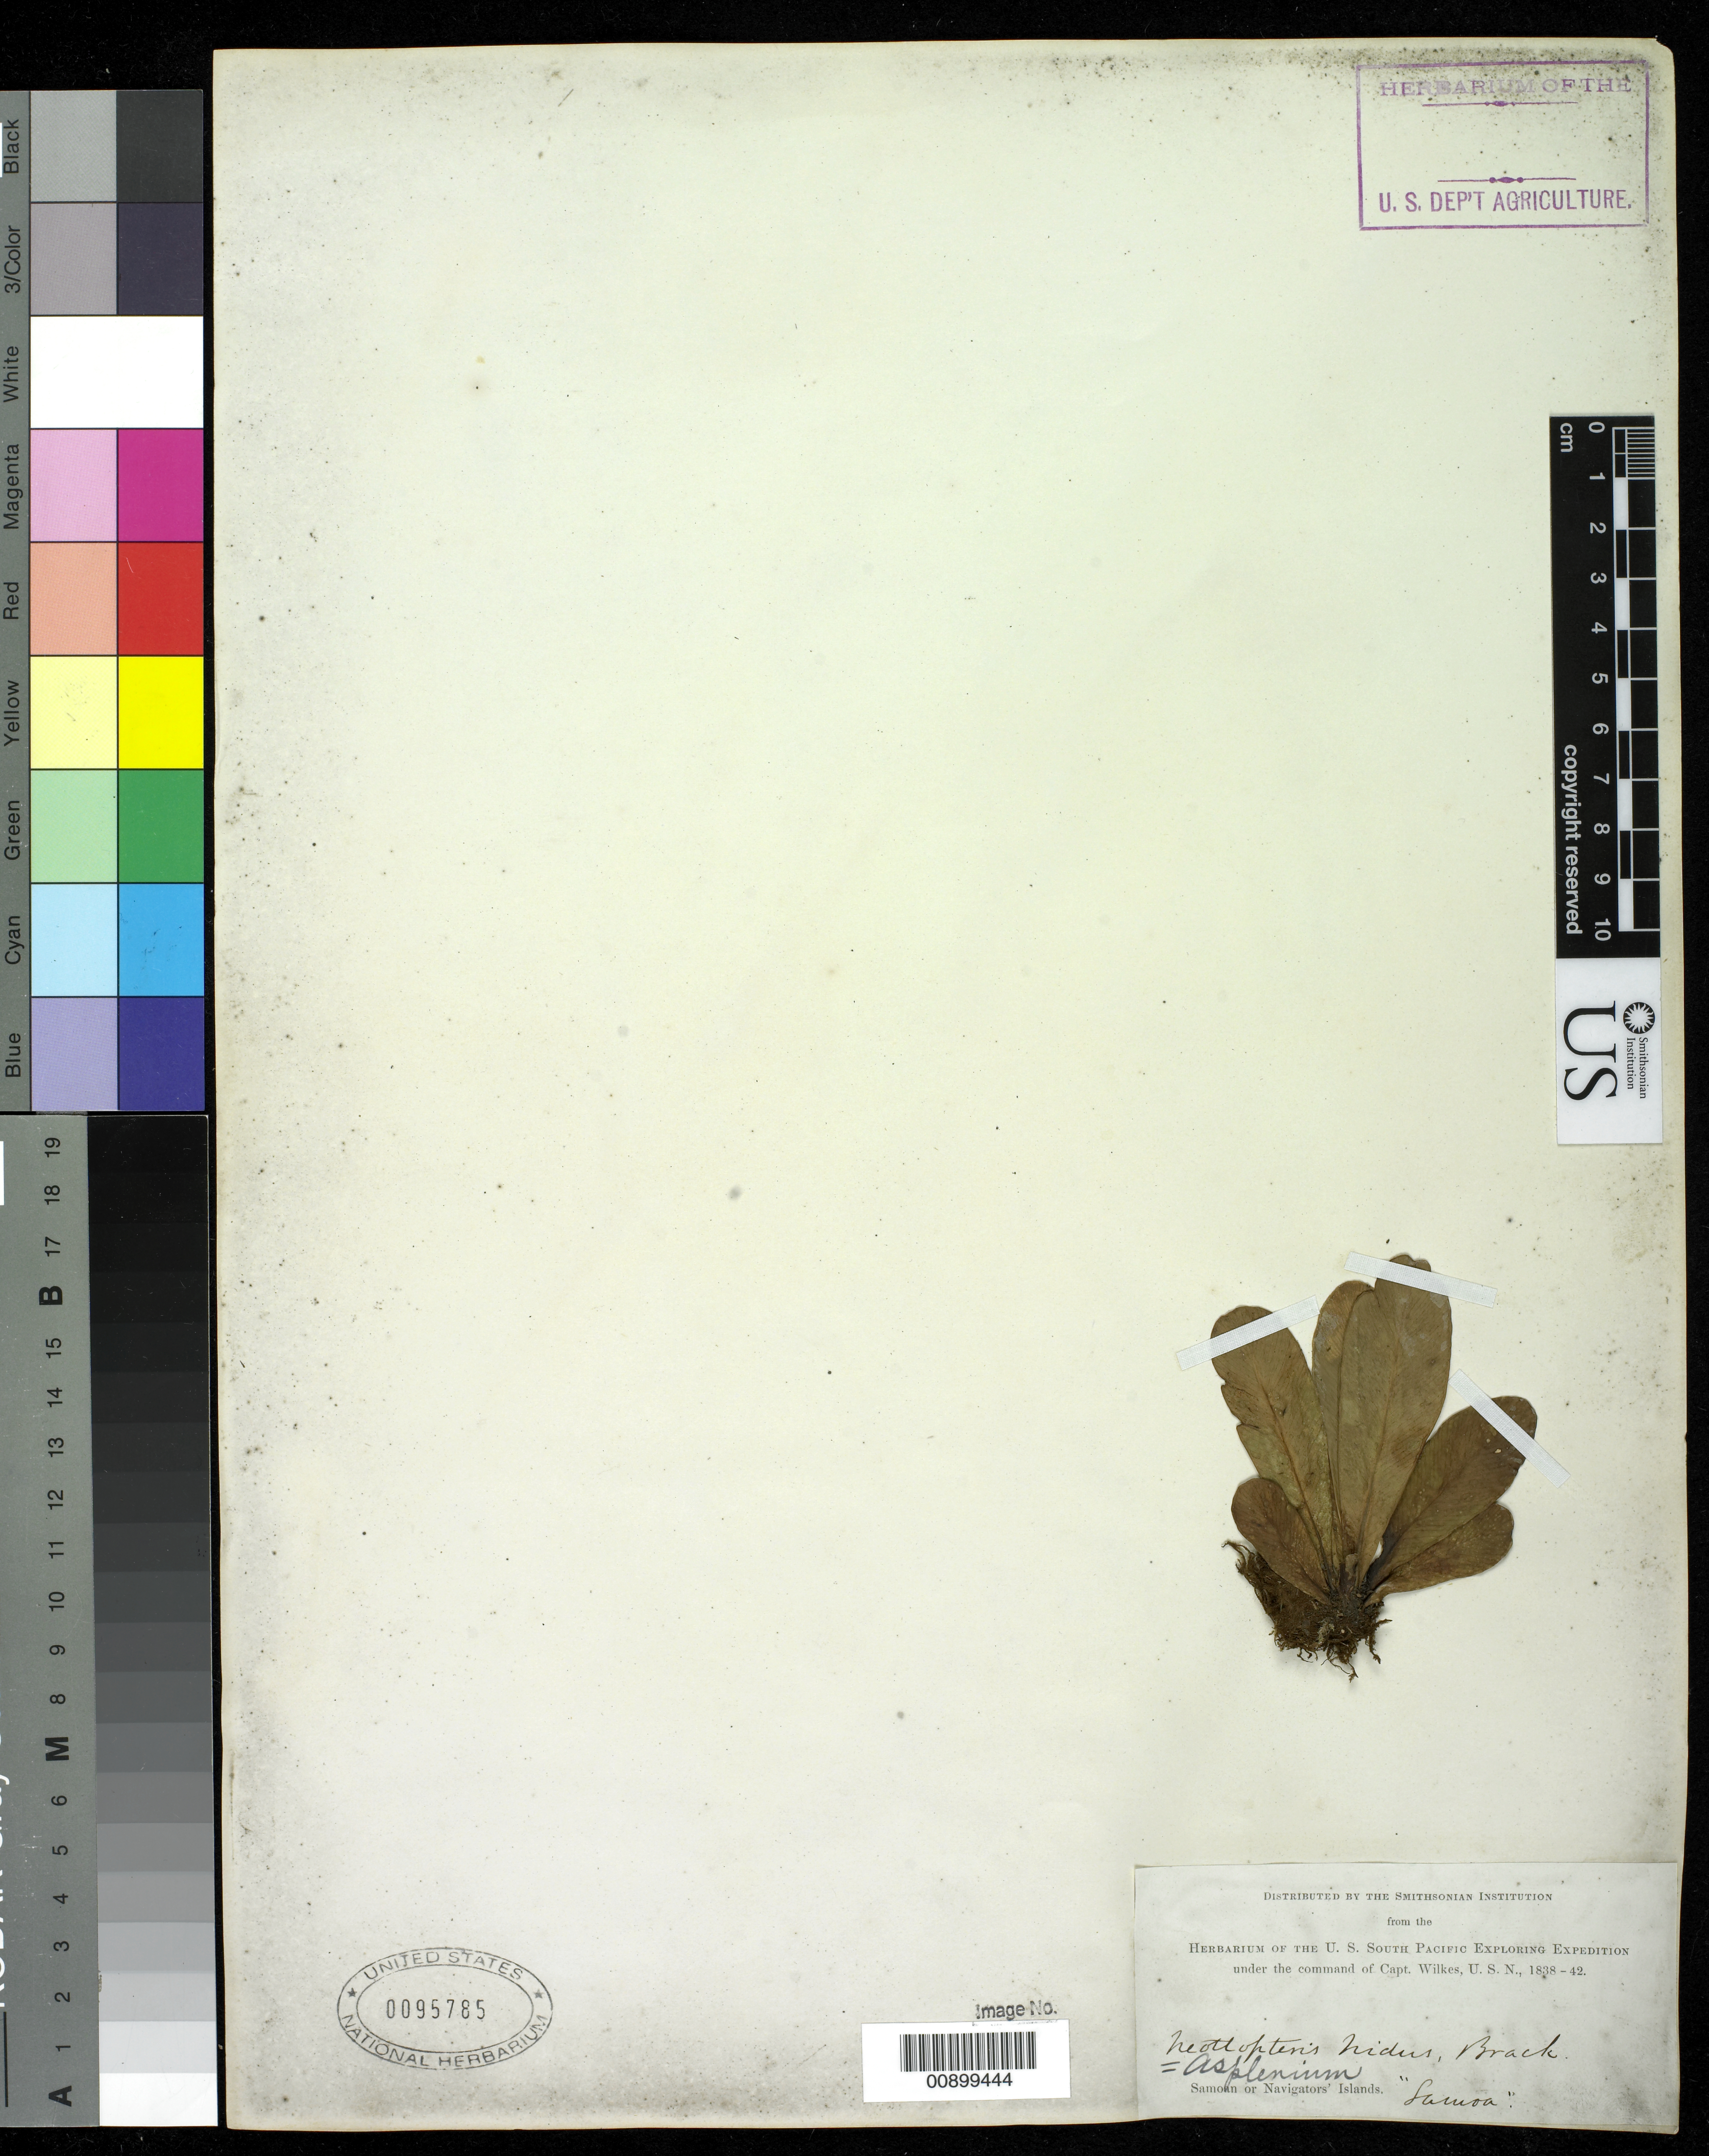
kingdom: Plantae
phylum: Tracheophyta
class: Polypodiopsida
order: Polypodiales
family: Aspleniaceae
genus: Asplenium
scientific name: Asplenium nidus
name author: L.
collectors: Wilkes Explor. Exped.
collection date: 1838/1842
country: American Samoa / Samoa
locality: Samoan Islands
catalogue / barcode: US 95785